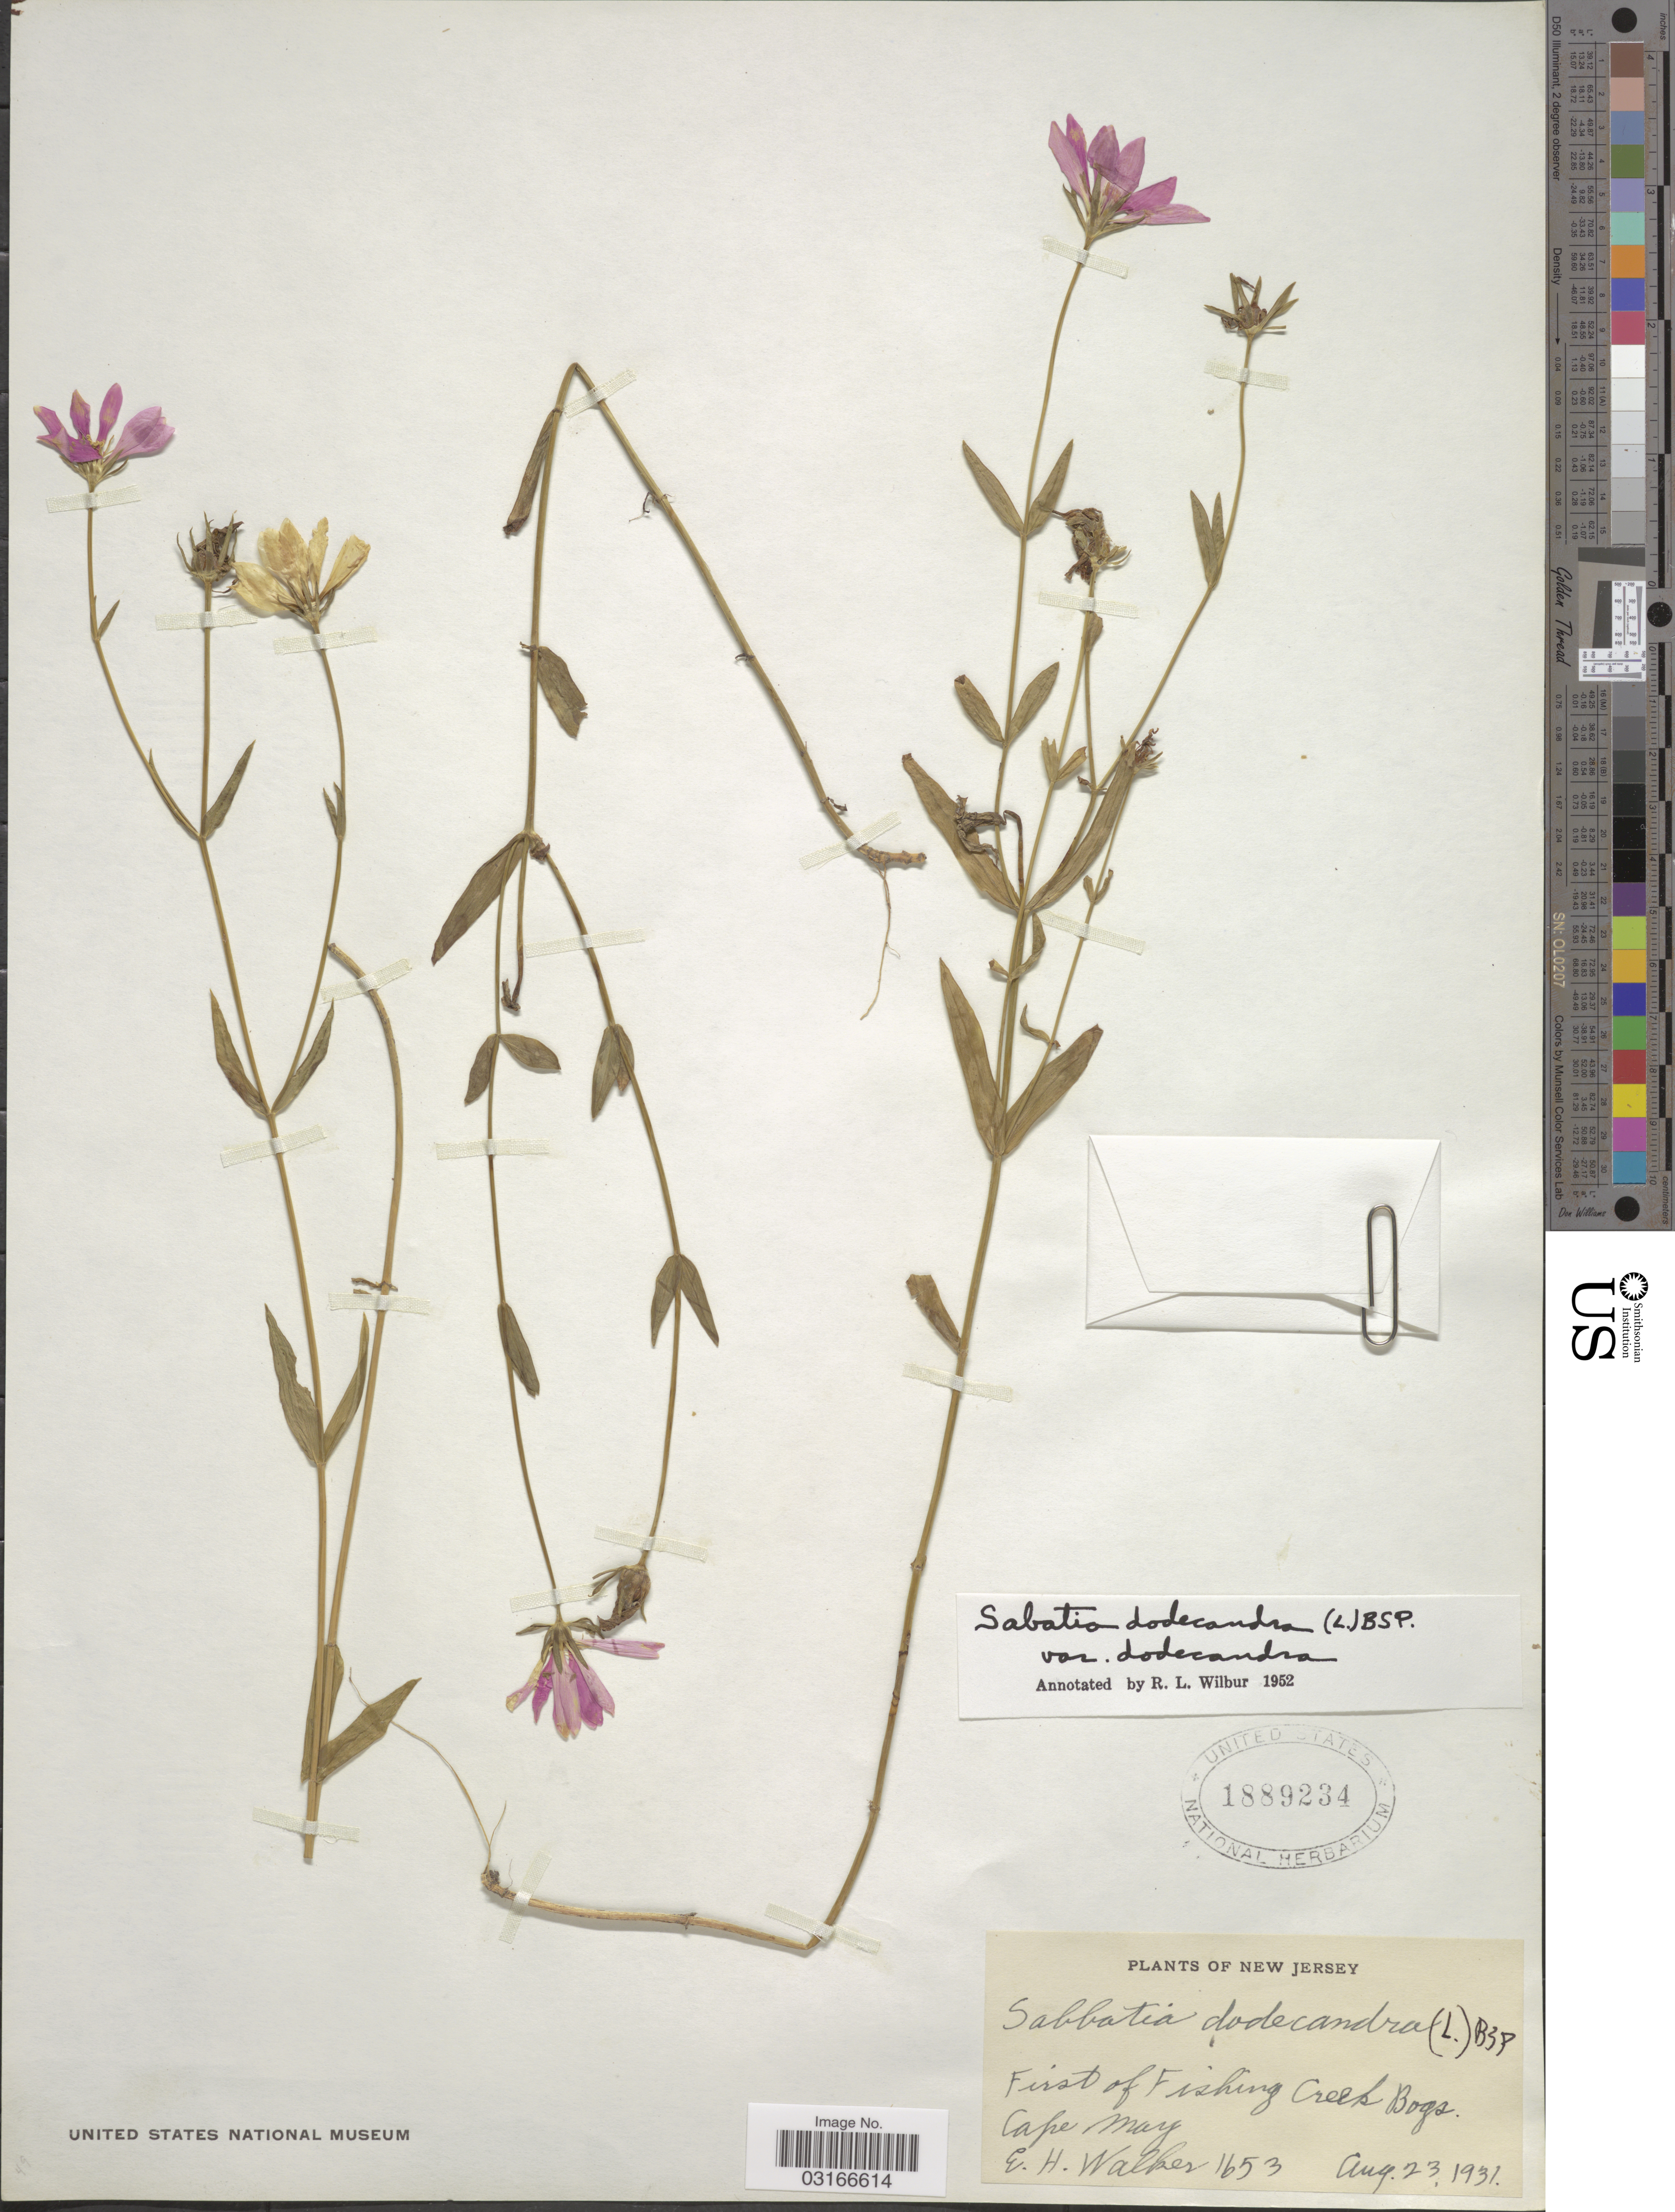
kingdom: Plantae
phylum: Tracheophyta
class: Magnoliopsida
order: Gentianales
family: Gentianaceae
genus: Sabatia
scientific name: Sabatia dodecandra var. dodecandra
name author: (L.) Britton et al.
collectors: E. H. Walker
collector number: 1653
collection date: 1931-08-23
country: United States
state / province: New Jersey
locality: First of Fishing Creek Bogs, Cape May.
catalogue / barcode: US 1889234